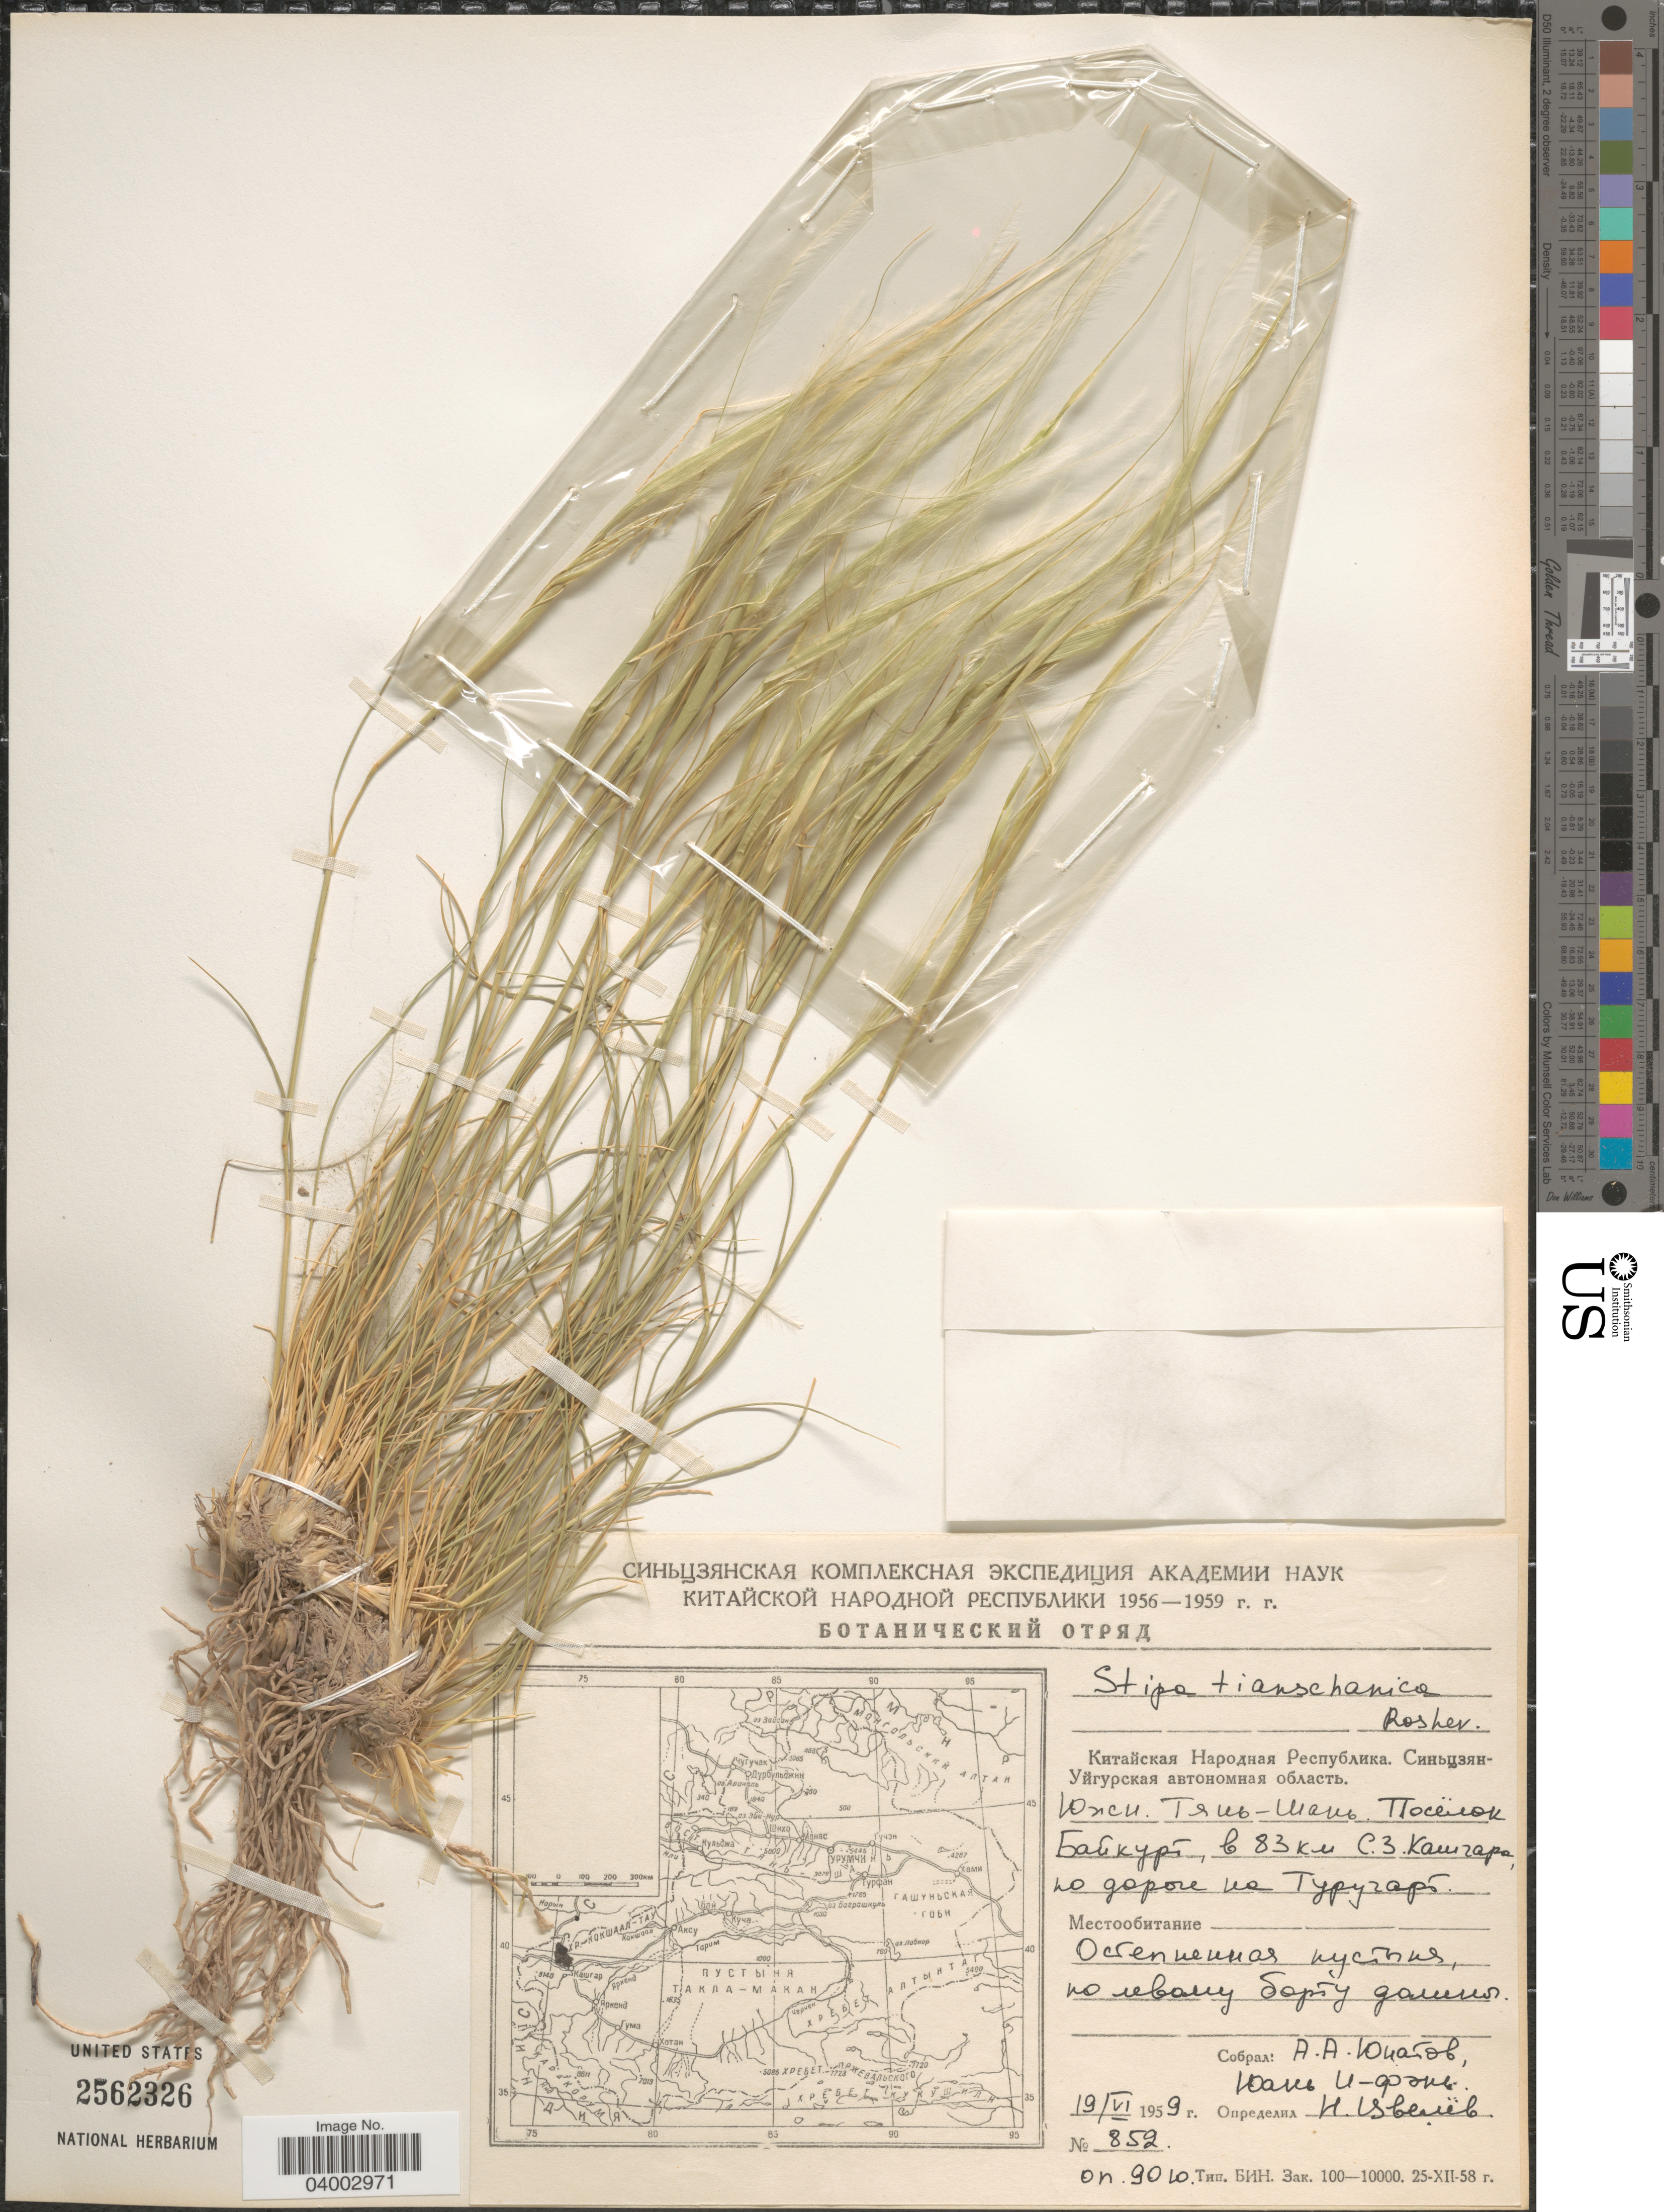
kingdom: Plantae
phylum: Tracheophyta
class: Liliopsida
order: Poales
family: Poaceae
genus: Stipa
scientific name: Stipa tianschanica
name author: Roshev.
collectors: A. Unatov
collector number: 852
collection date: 1959-06-19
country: China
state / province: Xinjiang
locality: Baykurt, 83 km NW of Kashgar on the road to Torugart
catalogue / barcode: US 2562326